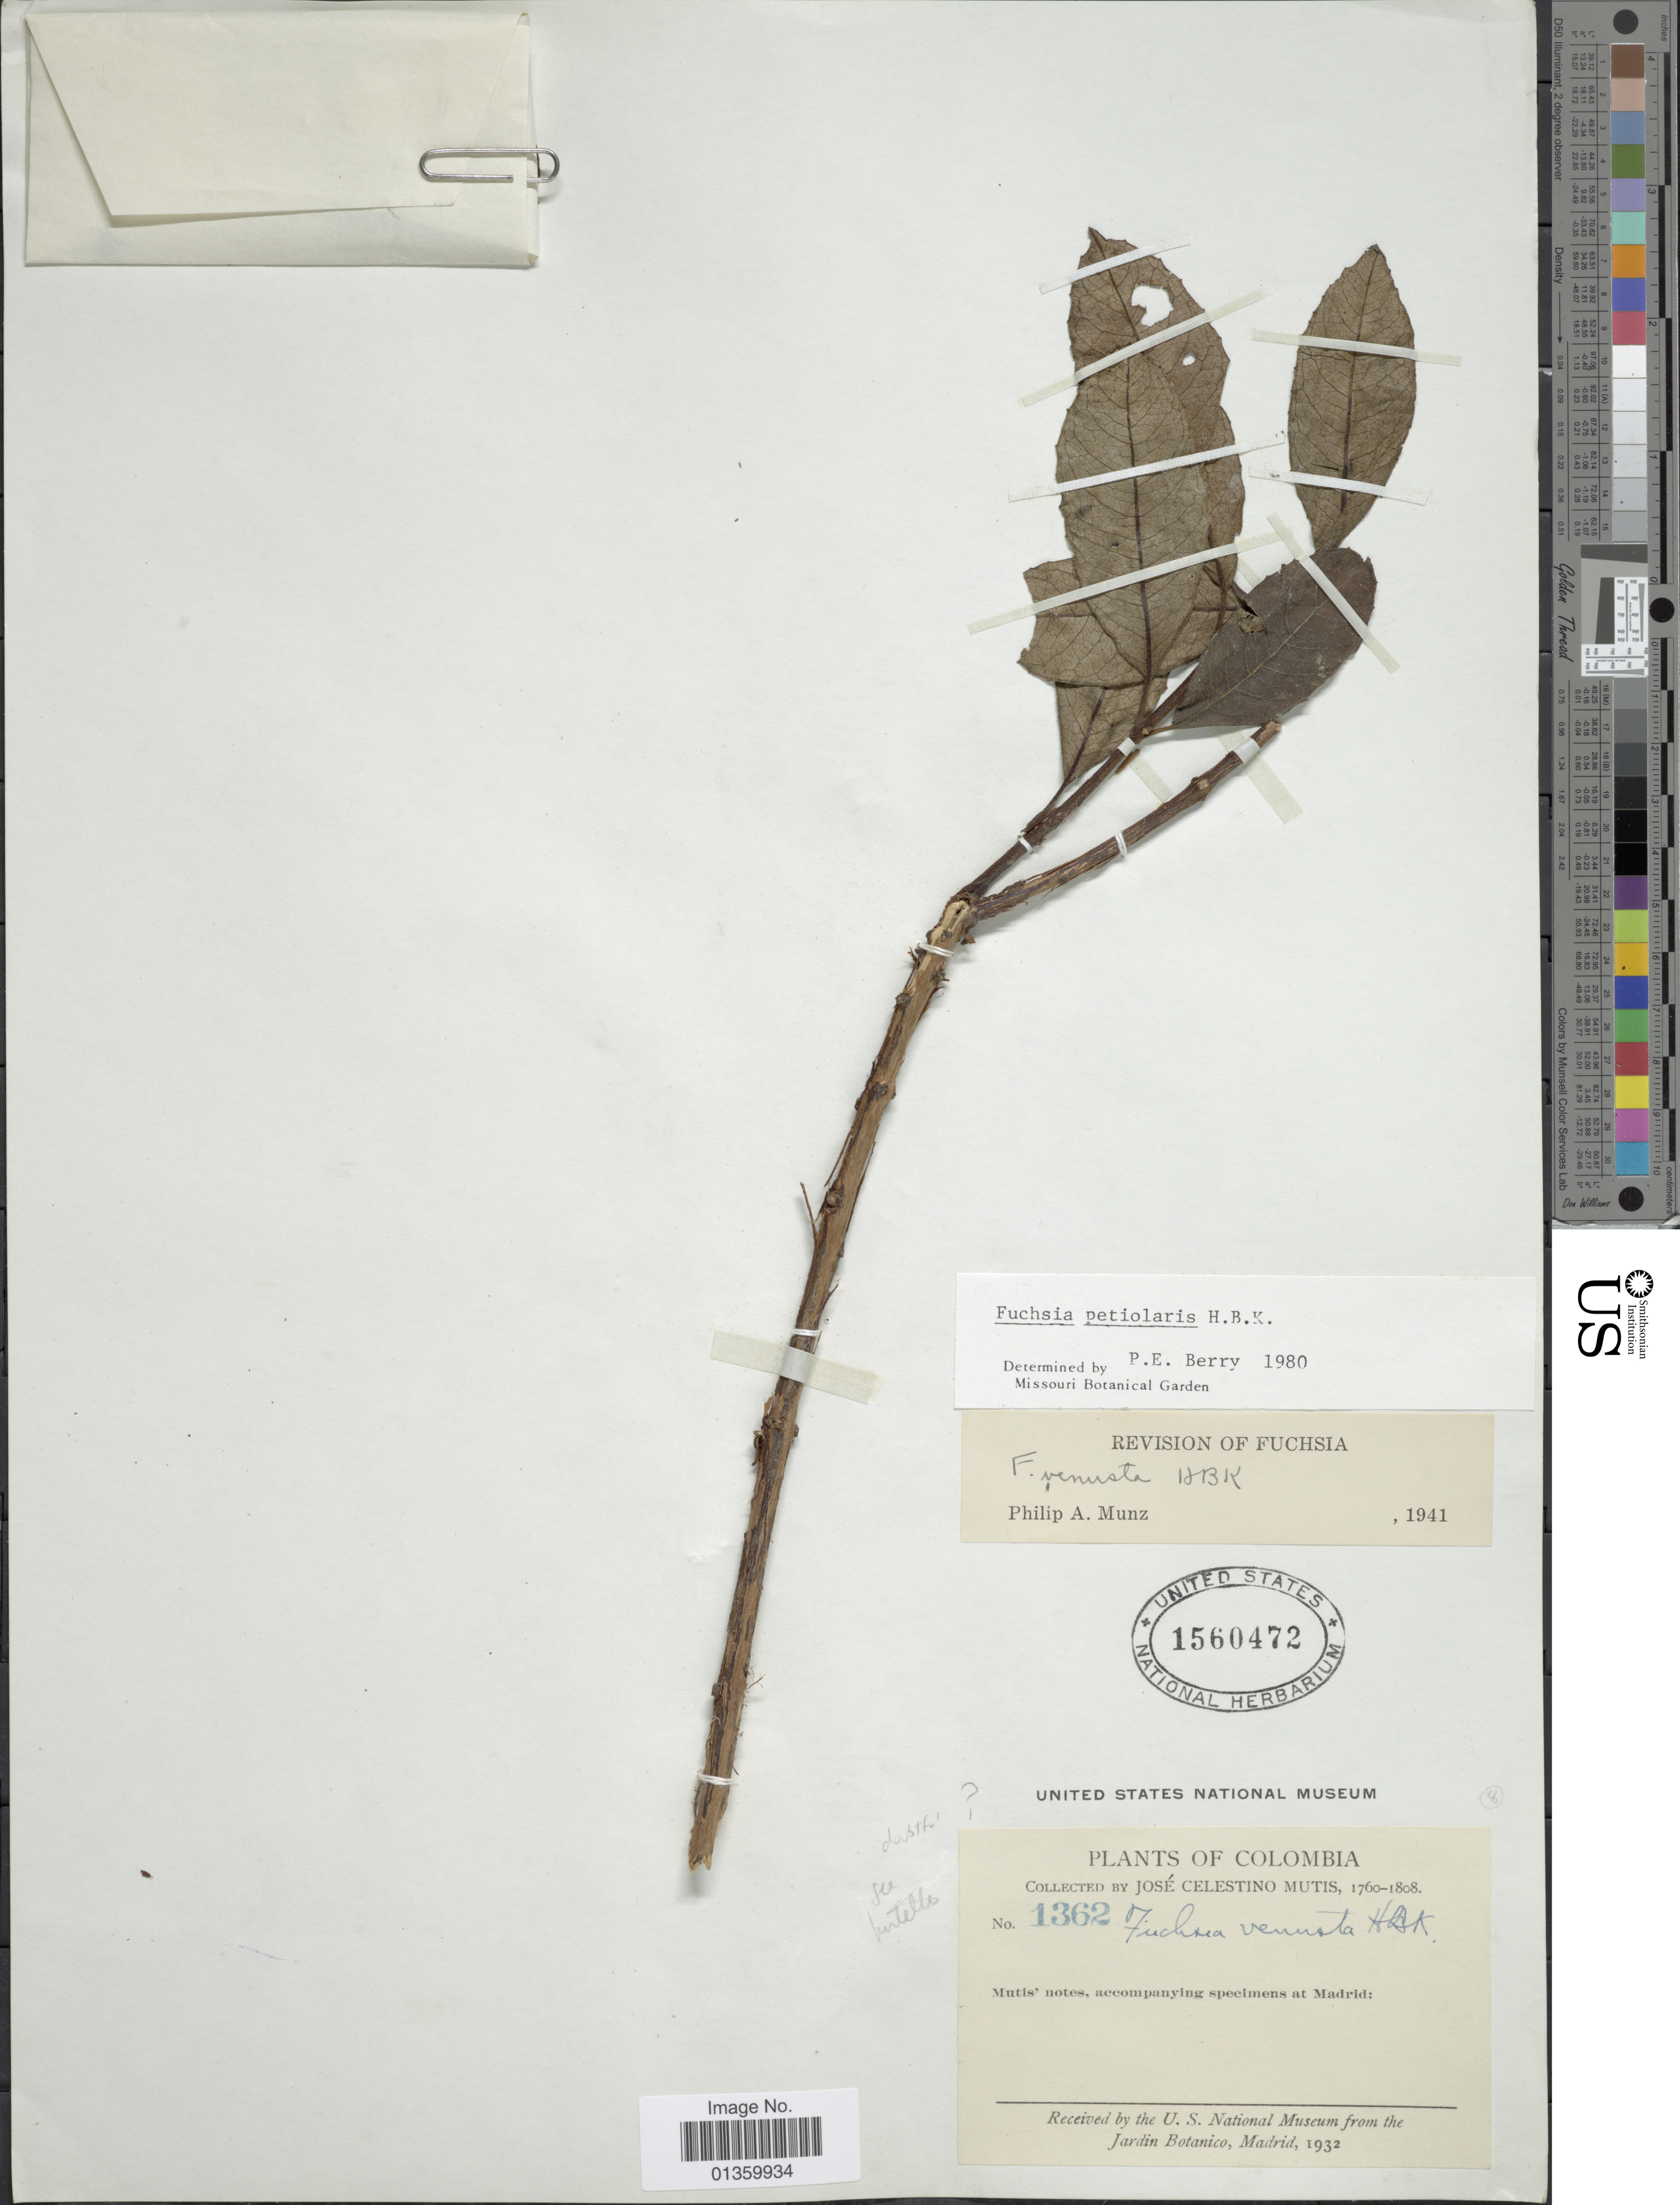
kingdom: Plantae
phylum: Tracheophyta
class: Magnoliopsida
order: Myrtales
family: Onagraceae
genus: Fuchsia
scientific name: Fuchsia petiolaris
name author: Kunth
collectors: J. C. B. Mutis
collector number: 1362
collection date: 1760/1808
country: Colombia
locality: Madrid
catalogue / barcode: US 1560472